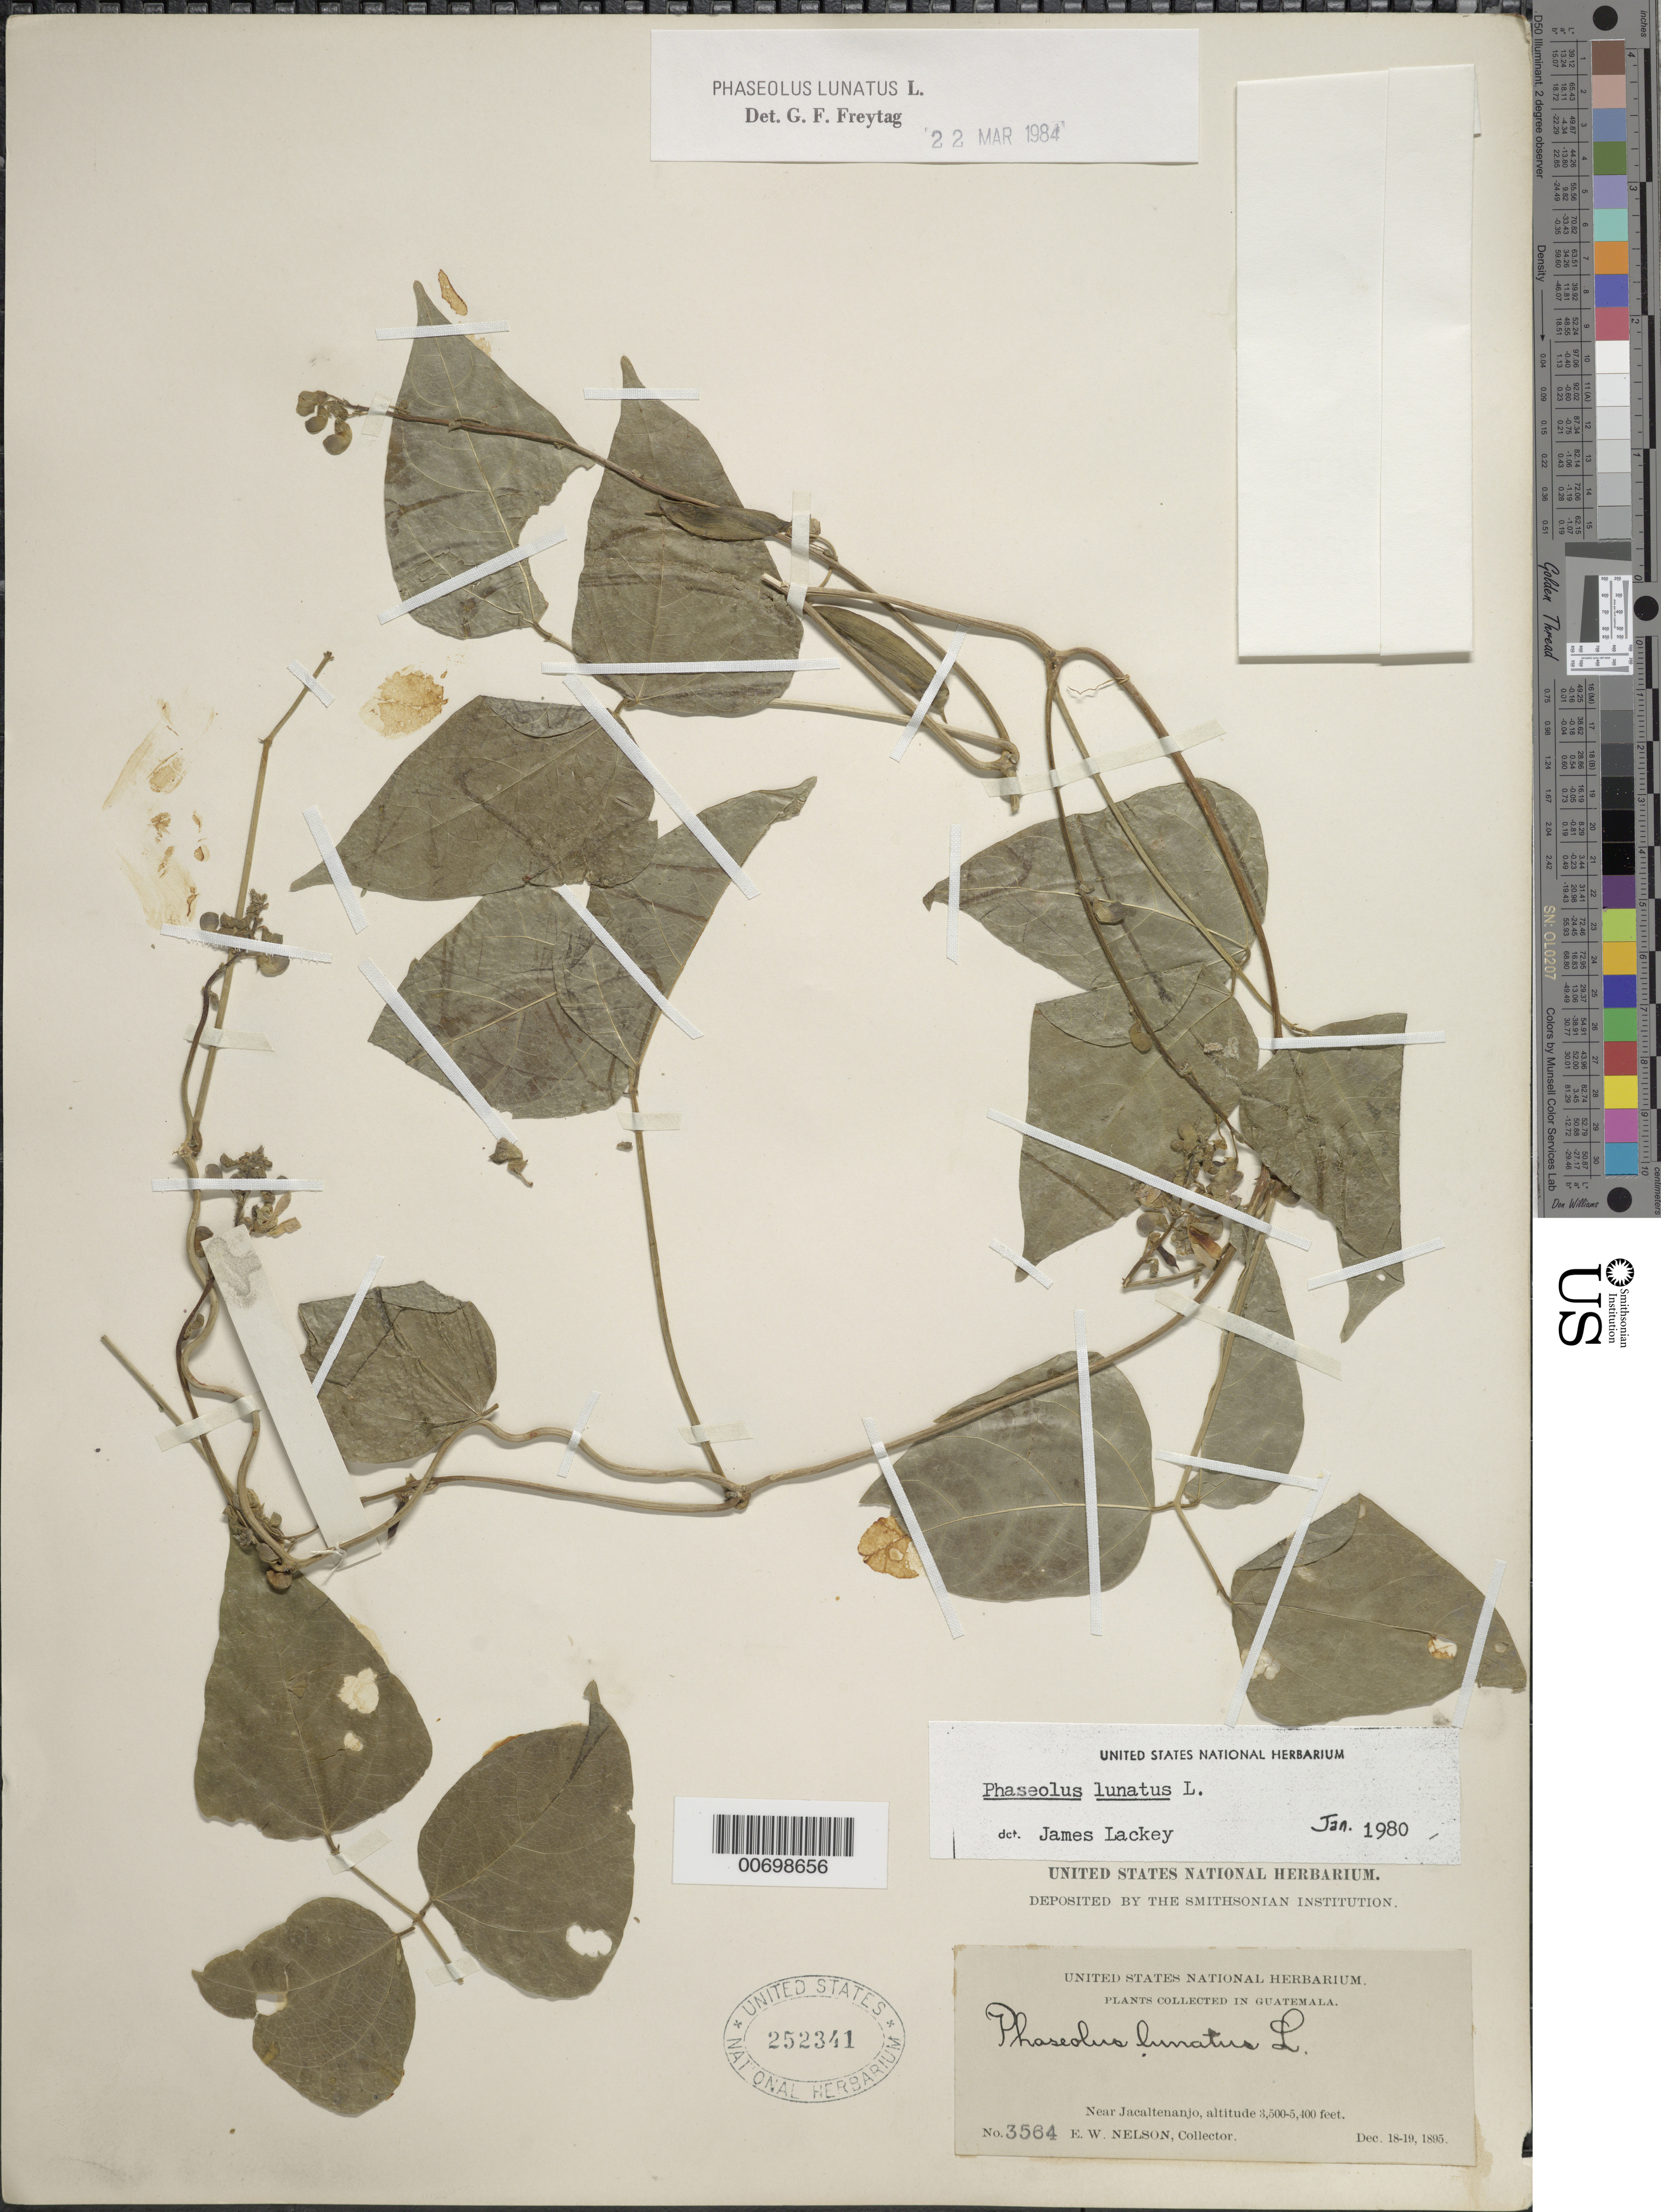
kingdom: Plantae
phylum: Tracheophyta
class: Magnoliopsida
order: Fabales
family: Fabaceae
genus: Phaseolus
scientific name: Phaseolus lunatus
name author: L.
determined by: Freytag, G. F.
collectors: E. W. Nelson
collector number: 3564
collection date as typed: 18 Dec 1895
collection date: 1895-12-18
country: Guatemala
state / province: Huehuetenango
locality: Near Jacaltenango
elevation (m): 1067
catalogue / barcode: US 252341